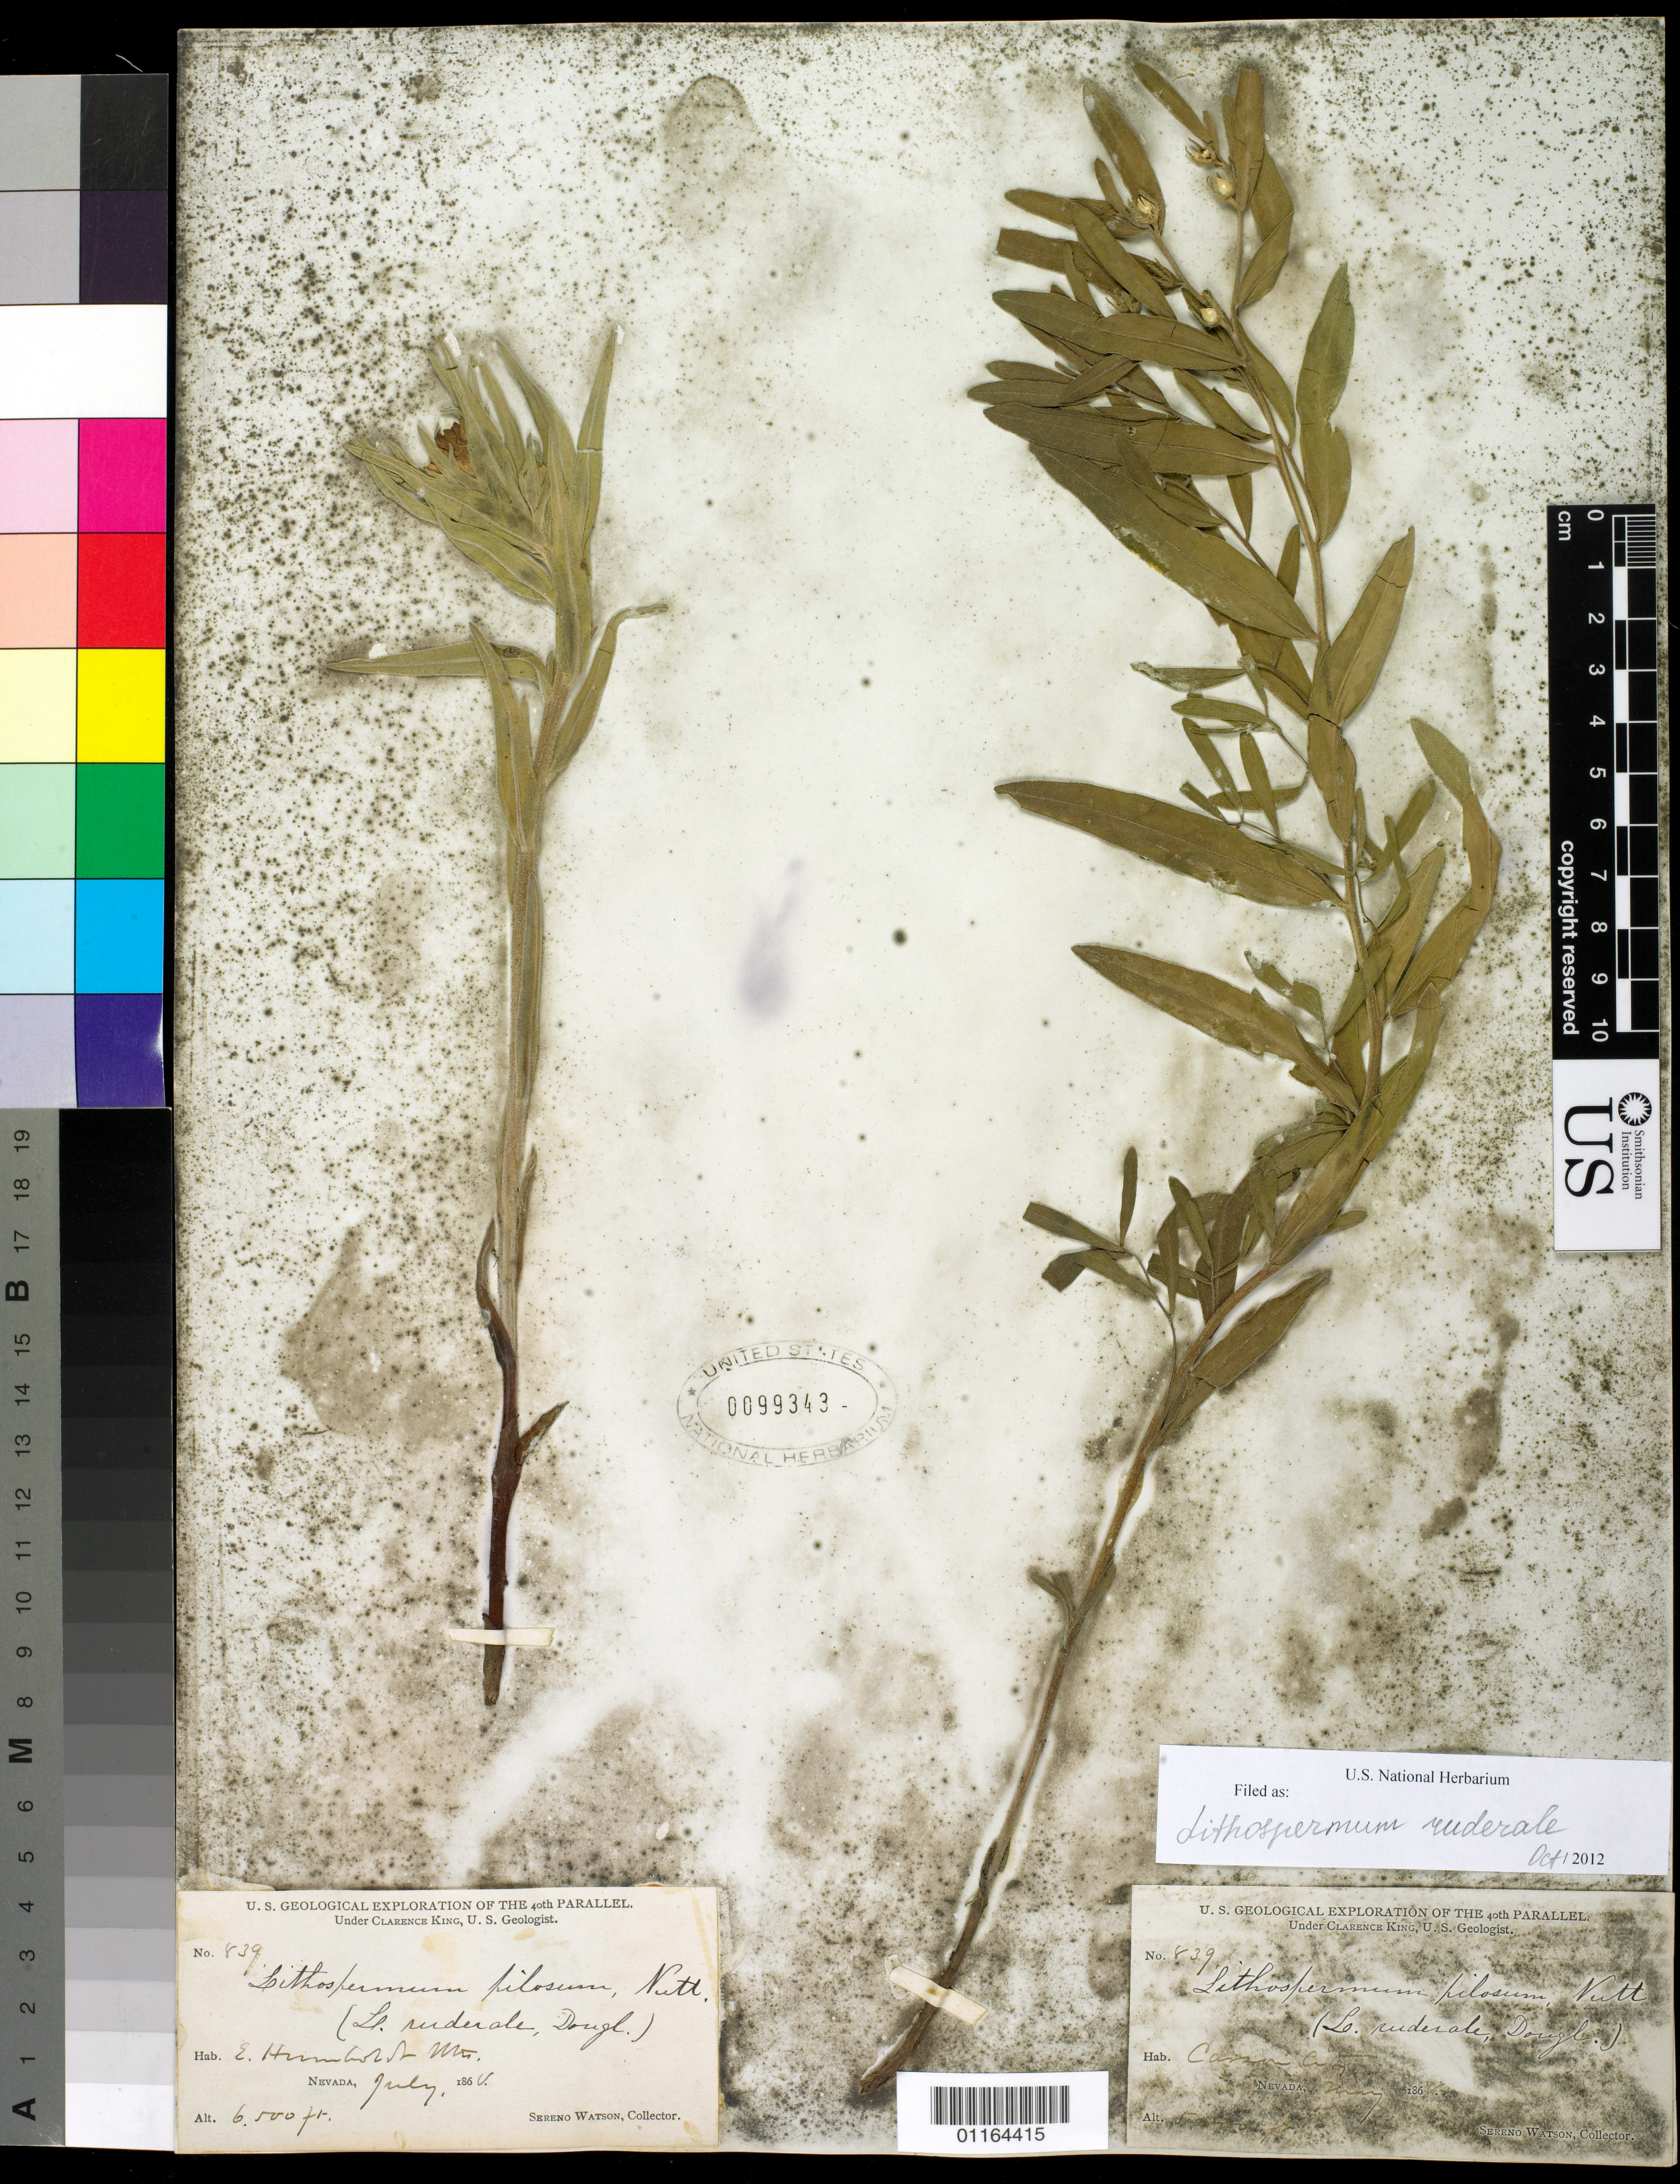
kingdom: Plantae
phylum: Tracheophyta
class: Magnoliopsida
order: Boraginales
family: Boraginaceae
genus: Lithospermum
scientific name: Lithospermum ruderale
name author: Douglas ex Lehm.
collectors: S. Watson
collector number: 839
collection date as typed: Jul1868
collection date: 1868-07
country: United States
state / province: Nevada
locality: E. Humboldt Mts.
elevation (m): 1981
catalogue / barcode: US 99343